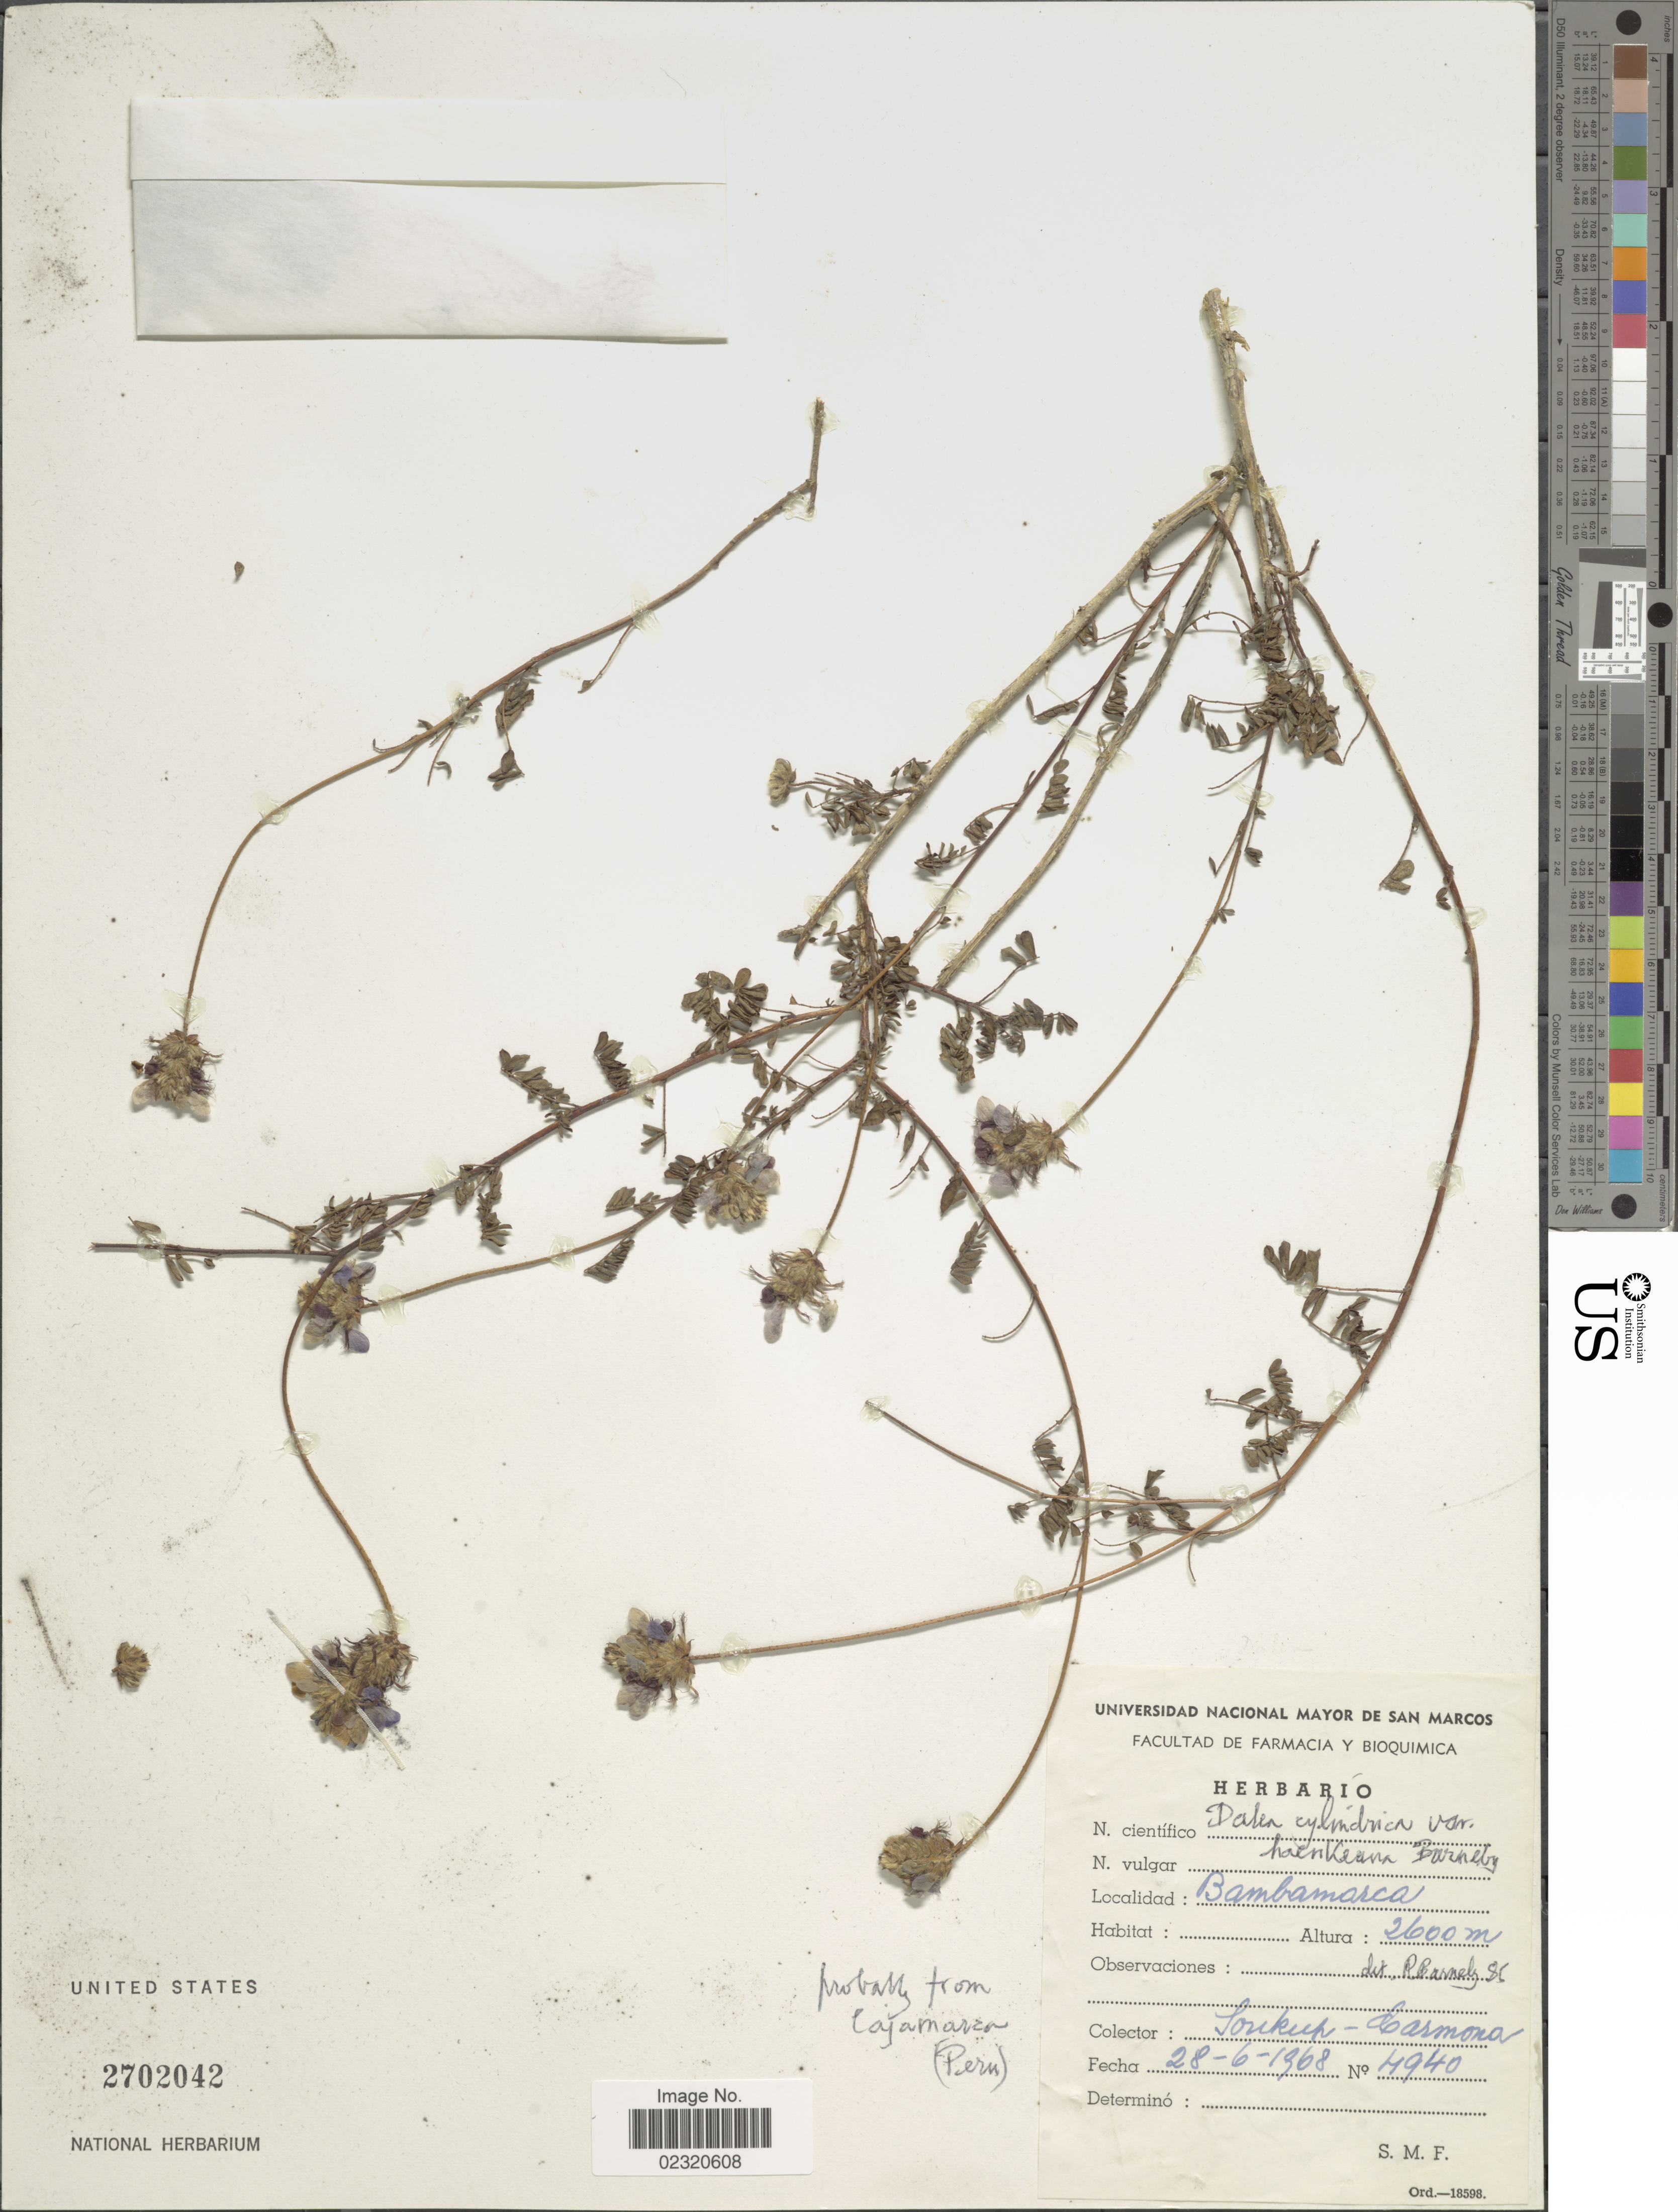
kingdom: Plantae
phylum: Tracheophyta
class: Magnoliopsida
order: Fabales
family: Fabaceae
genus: Dalea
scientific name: Dalea cylindrica var. haenkeana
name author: Barneby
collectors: Soukup-Carmona, --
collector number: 4940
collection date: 1968-06-28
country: Peru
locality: Bambamarca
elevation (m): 2600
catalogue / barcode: US 2702042